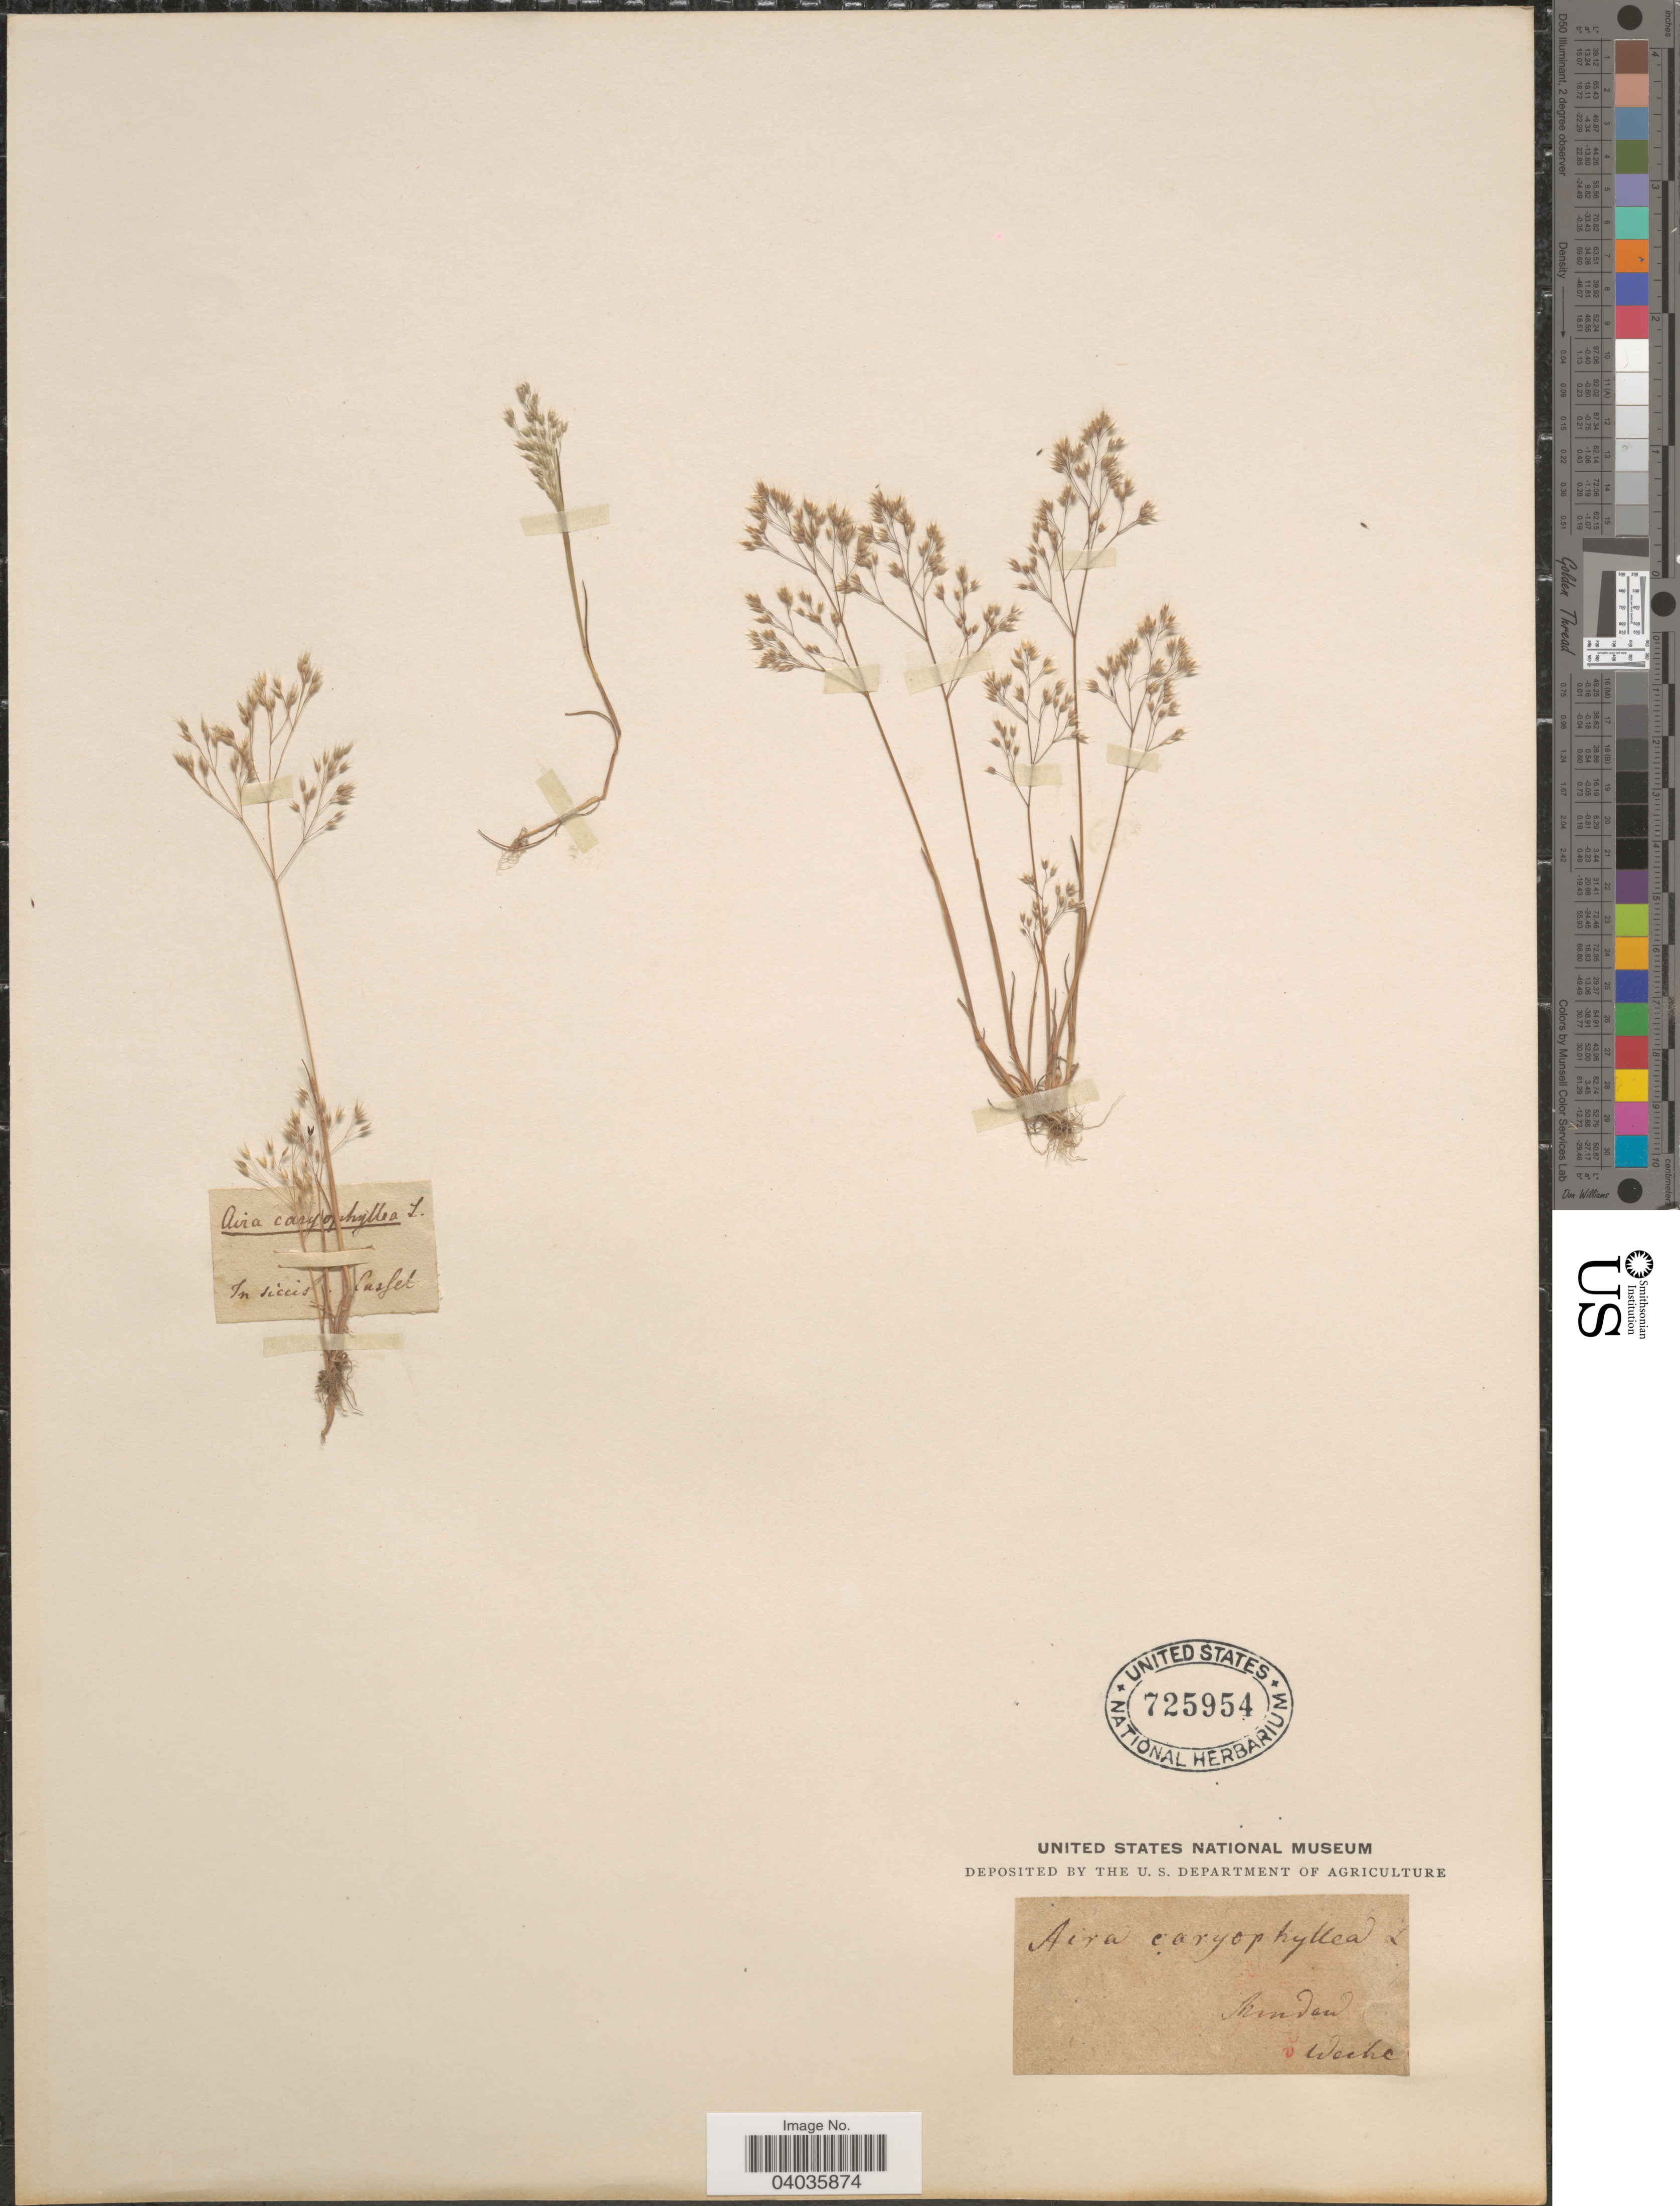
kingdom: Plantae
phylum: Tracheophyta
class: Liliopsida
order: Poales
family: Poaceae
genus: Aira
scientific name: Aira caryophyllea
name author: L.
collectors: Weihe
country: Germany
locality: Minden. In siccis Lasfet. [interpreted]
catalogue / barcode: US 725954